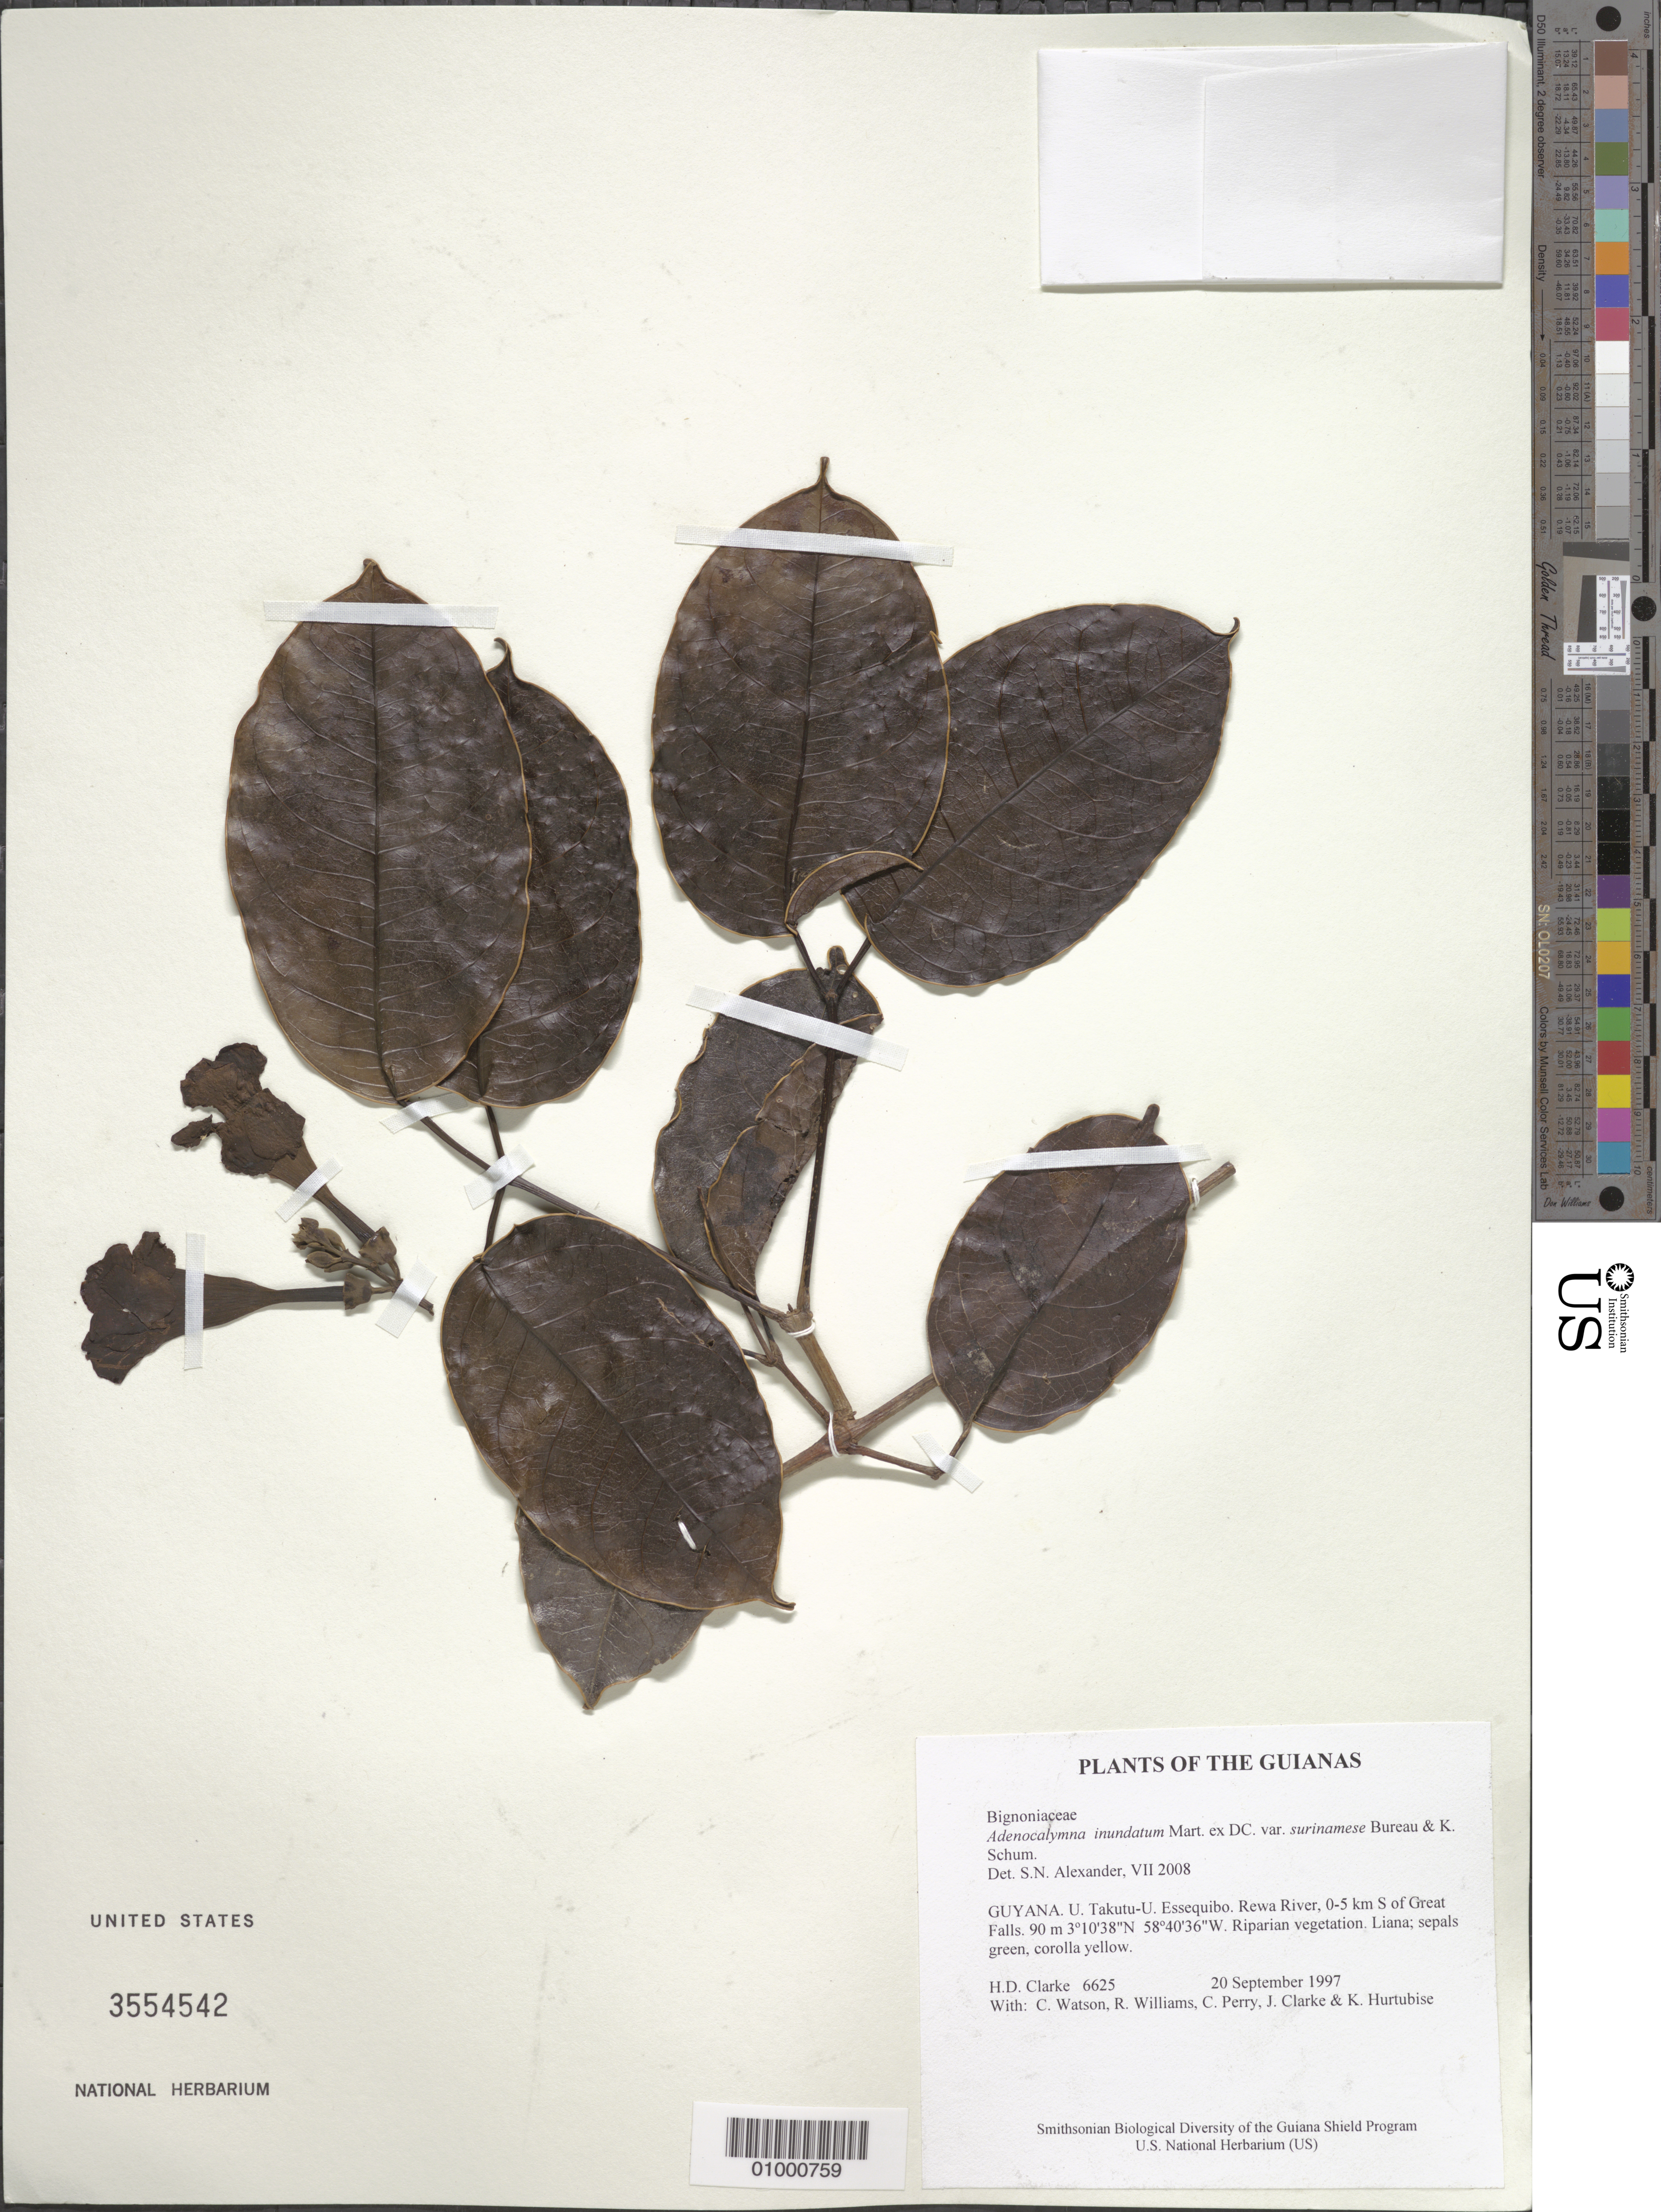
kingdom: Plantae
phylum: Tracheophyta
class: Magnoliopsida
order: Lamiales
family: Bignoniaceae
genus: Adenocalymma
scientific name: Adenocalymma inundatum var. surinamense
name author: Bureau & K. Schum.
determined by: Alexander, S. N.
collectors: H. D. Clarke, C. Watson, R. Williams, C. Perry, J. Clarke & K. Hurtubise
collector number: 6625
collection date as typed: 20 September 1997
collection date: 1997-09-20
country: Guyana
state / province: U. Takutu-U. Essequibo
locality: Rewa River, 0-5 km S of Great Falls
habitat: Riparian vegetation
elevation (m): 90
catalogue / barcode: US 3554542